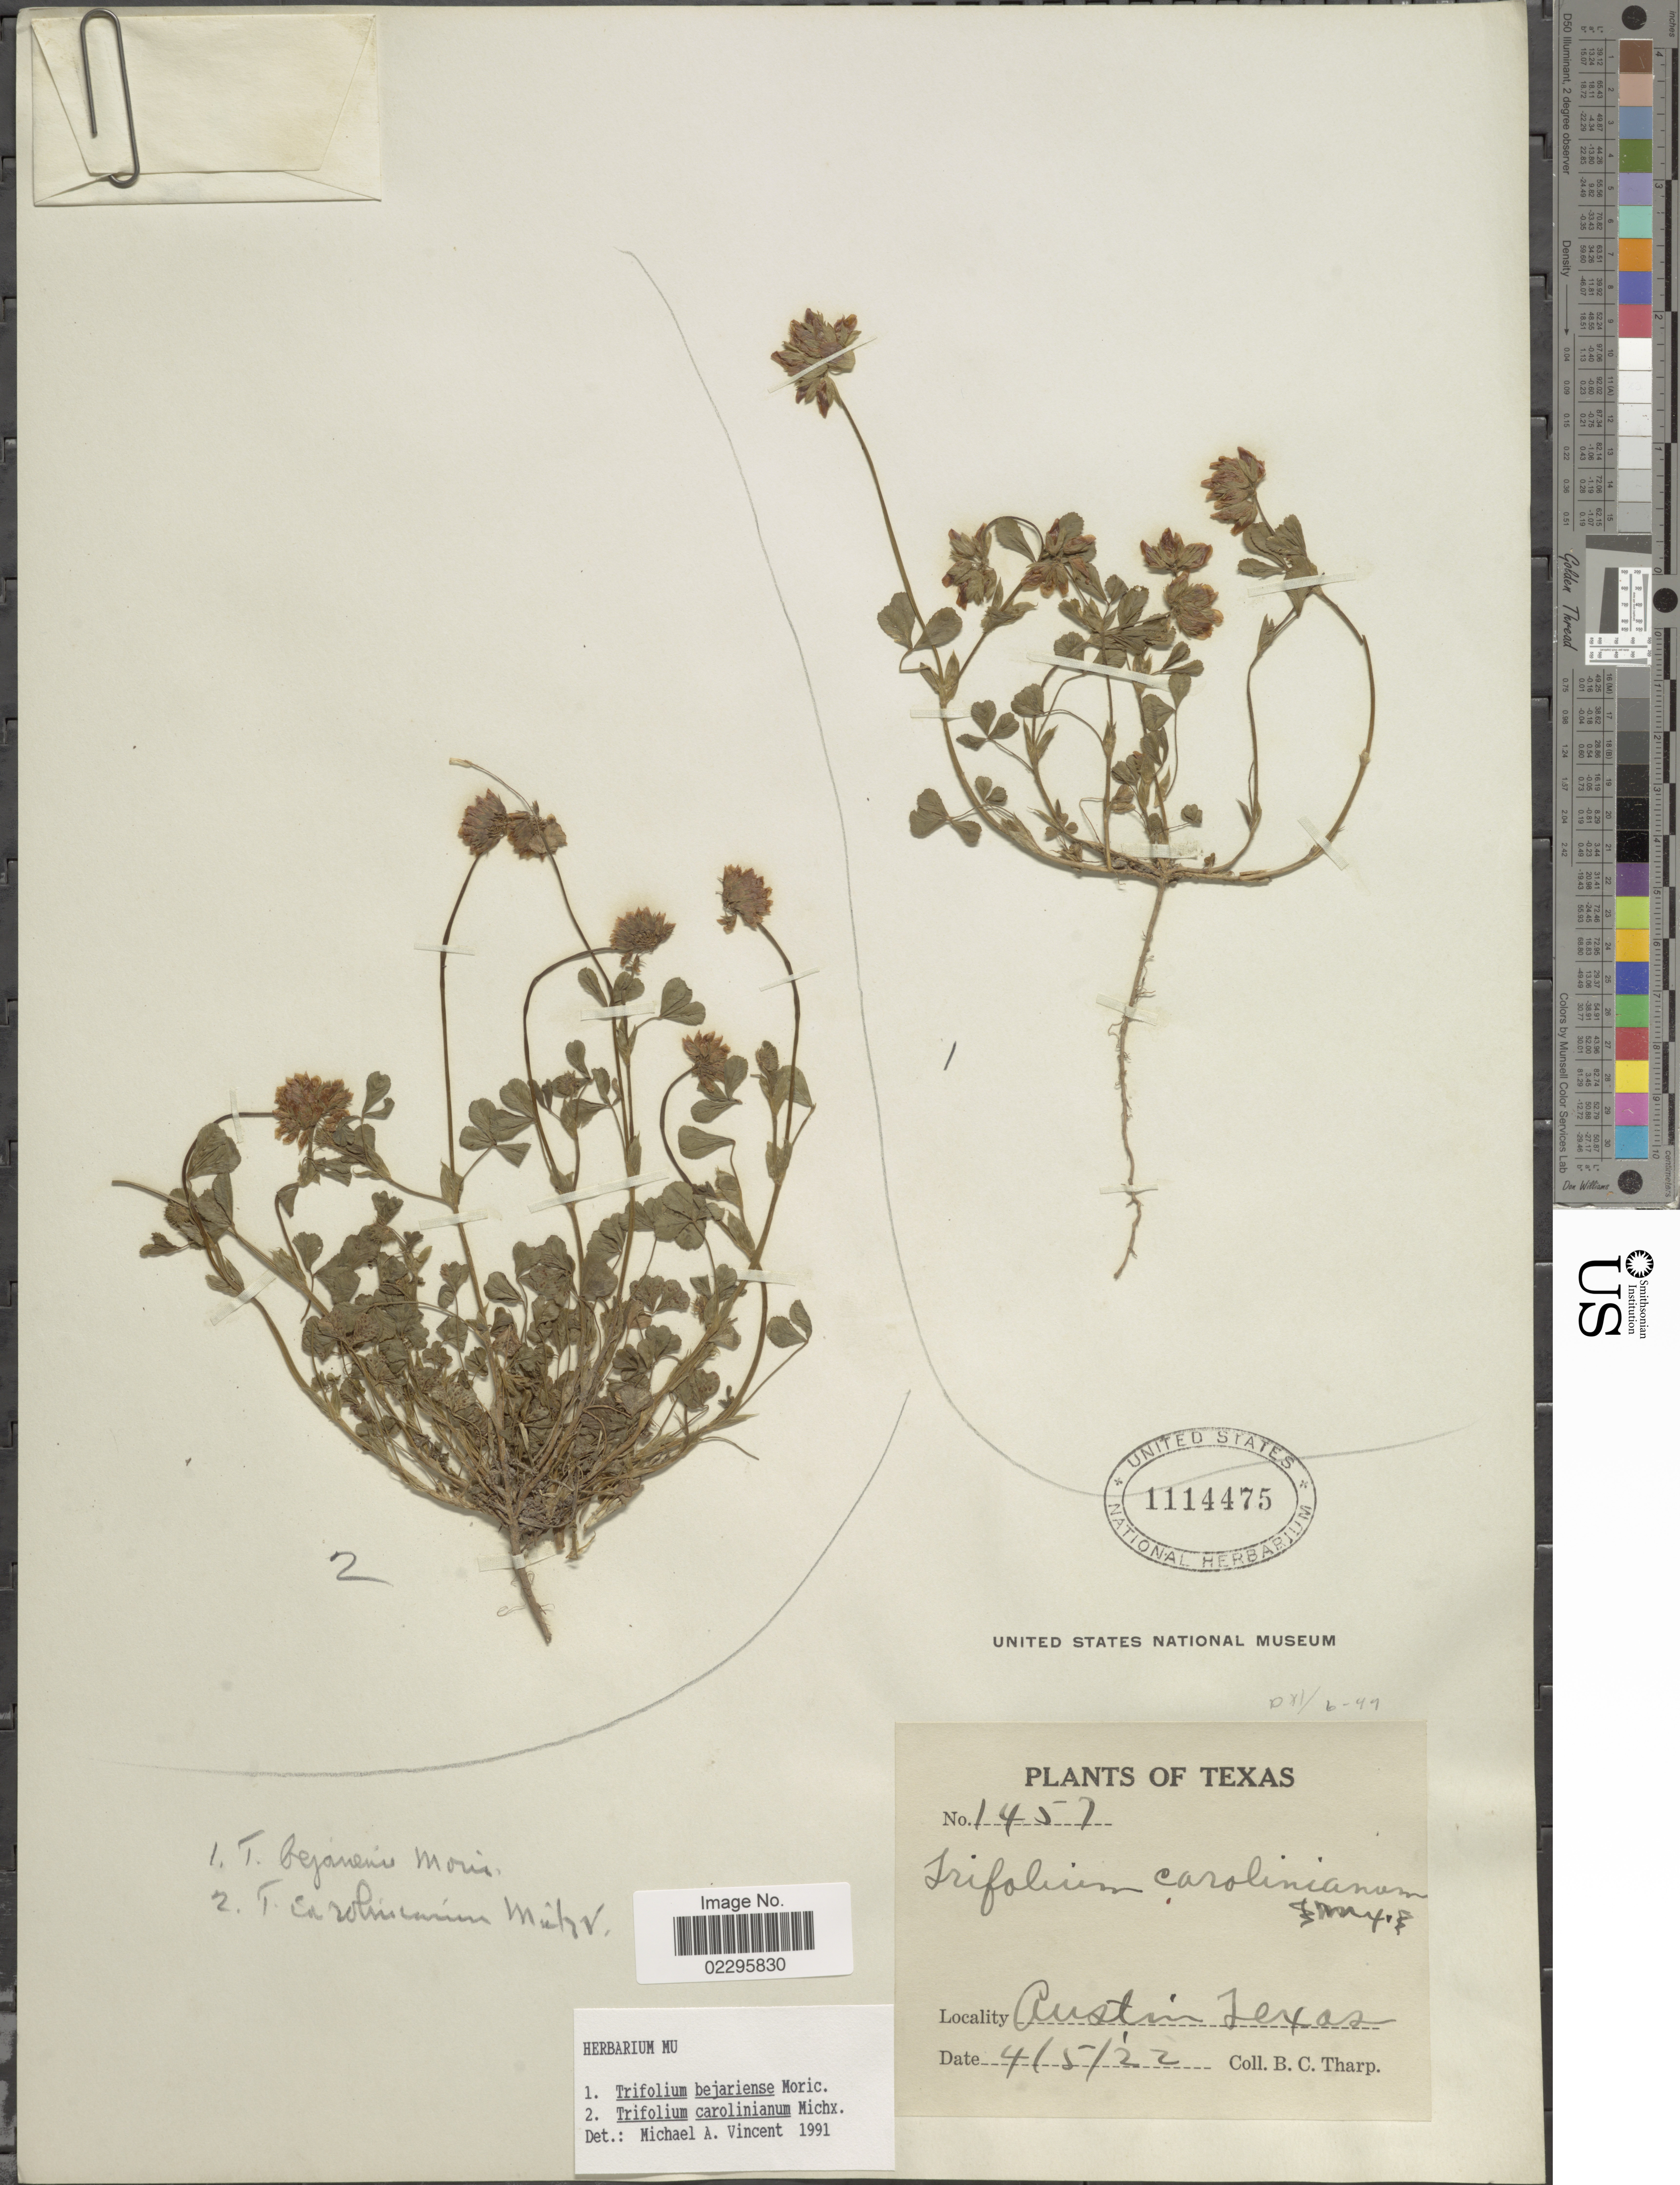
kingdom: Plantae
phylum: Tracheophyta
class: Magnoliopsida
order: Fabales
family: Fabaceae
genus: Trifolium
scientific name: Trifolium bejariense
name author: Moric.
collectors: B. C. Tharp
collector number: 1457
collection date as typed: Transcribed d/m/y: 5/4/22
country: United States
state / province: Texas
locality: Austin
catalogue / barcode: US 1114475